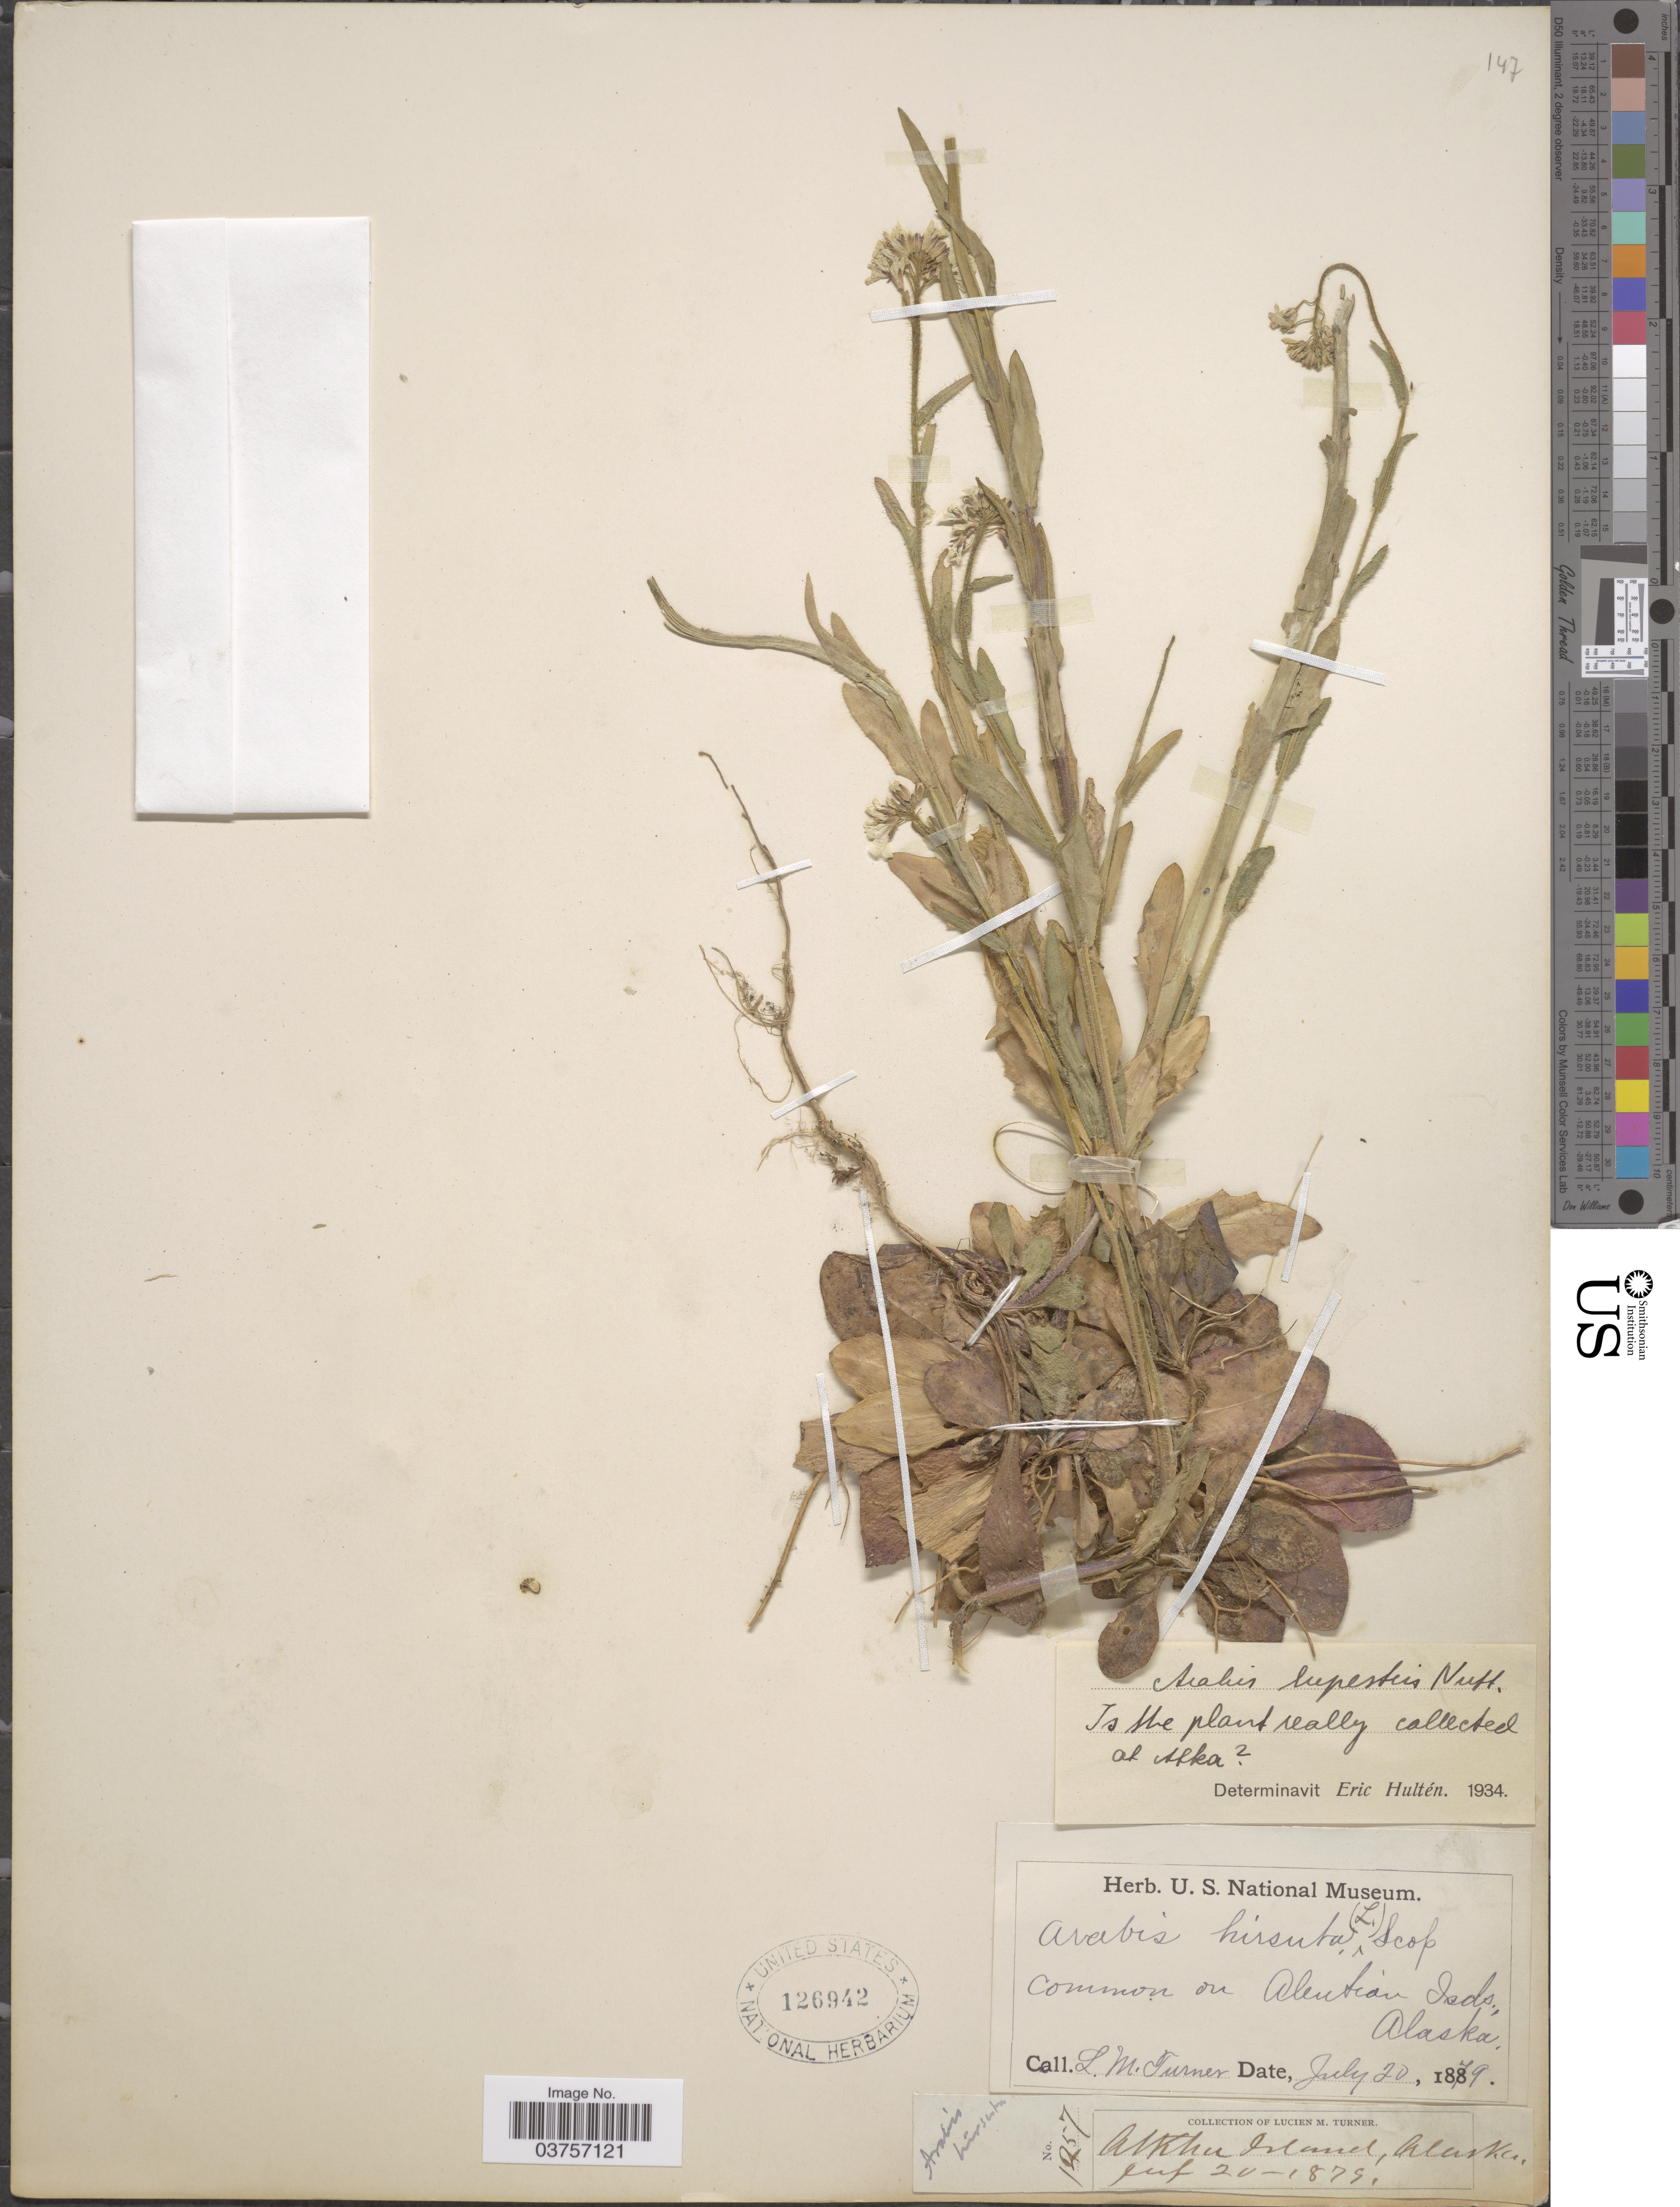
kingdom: Plantae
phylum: Tracheophyta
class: Magnoliopsida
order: Brassicales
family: Brassicaceae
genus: Arabis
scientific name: Arabis hirsuta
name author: (L.) Scop.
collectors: L. M. Turner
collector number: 1257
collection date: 1879-07-20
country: United States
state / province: Alaska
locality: Common on Aleutian Isds. Atkhu Island.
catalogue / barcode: US 126942